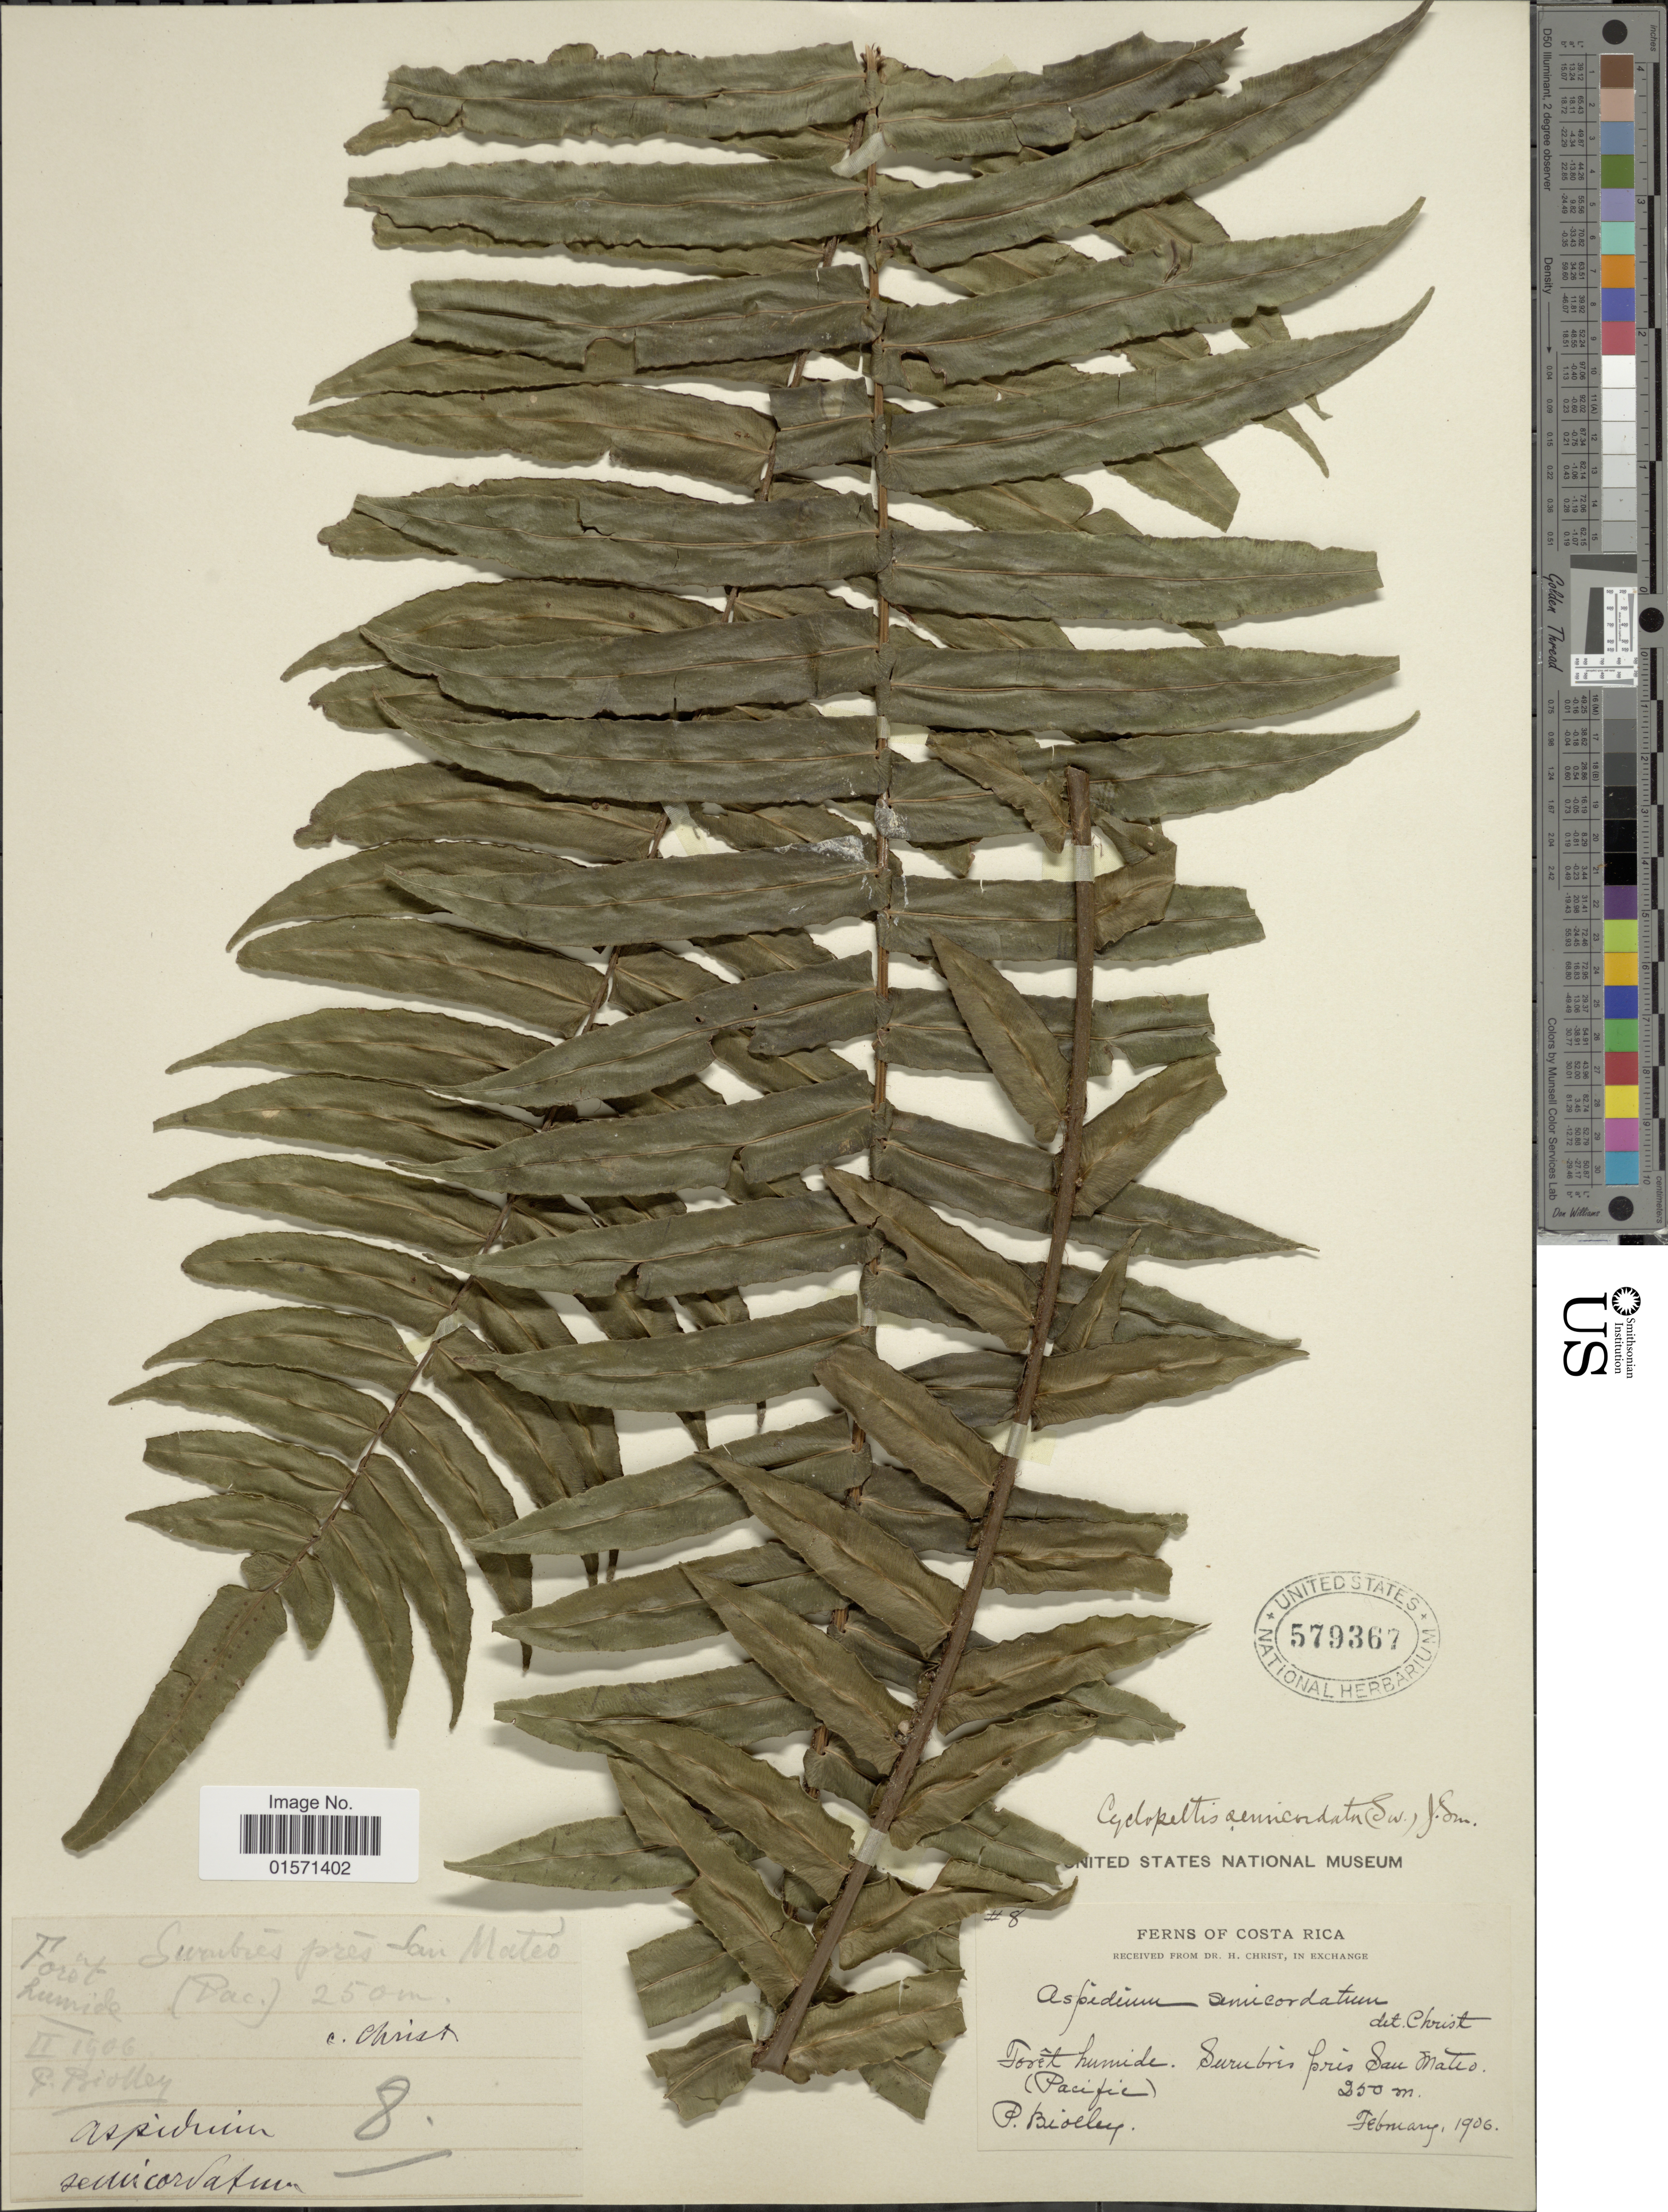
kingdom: Plantae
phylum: Tracheophyta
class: Polypodiopsida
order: Polypodiales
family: Lomariopsidaceae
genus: Cyclopeltis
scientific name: Cyclopeltis semicordata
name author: (Sw.) J. Sm.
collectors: P. Biolley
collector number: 8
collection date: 1906-02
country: Costa Rica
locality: Foret humide, Surubris pris San Mateo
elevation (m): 250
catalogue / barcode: US 579367